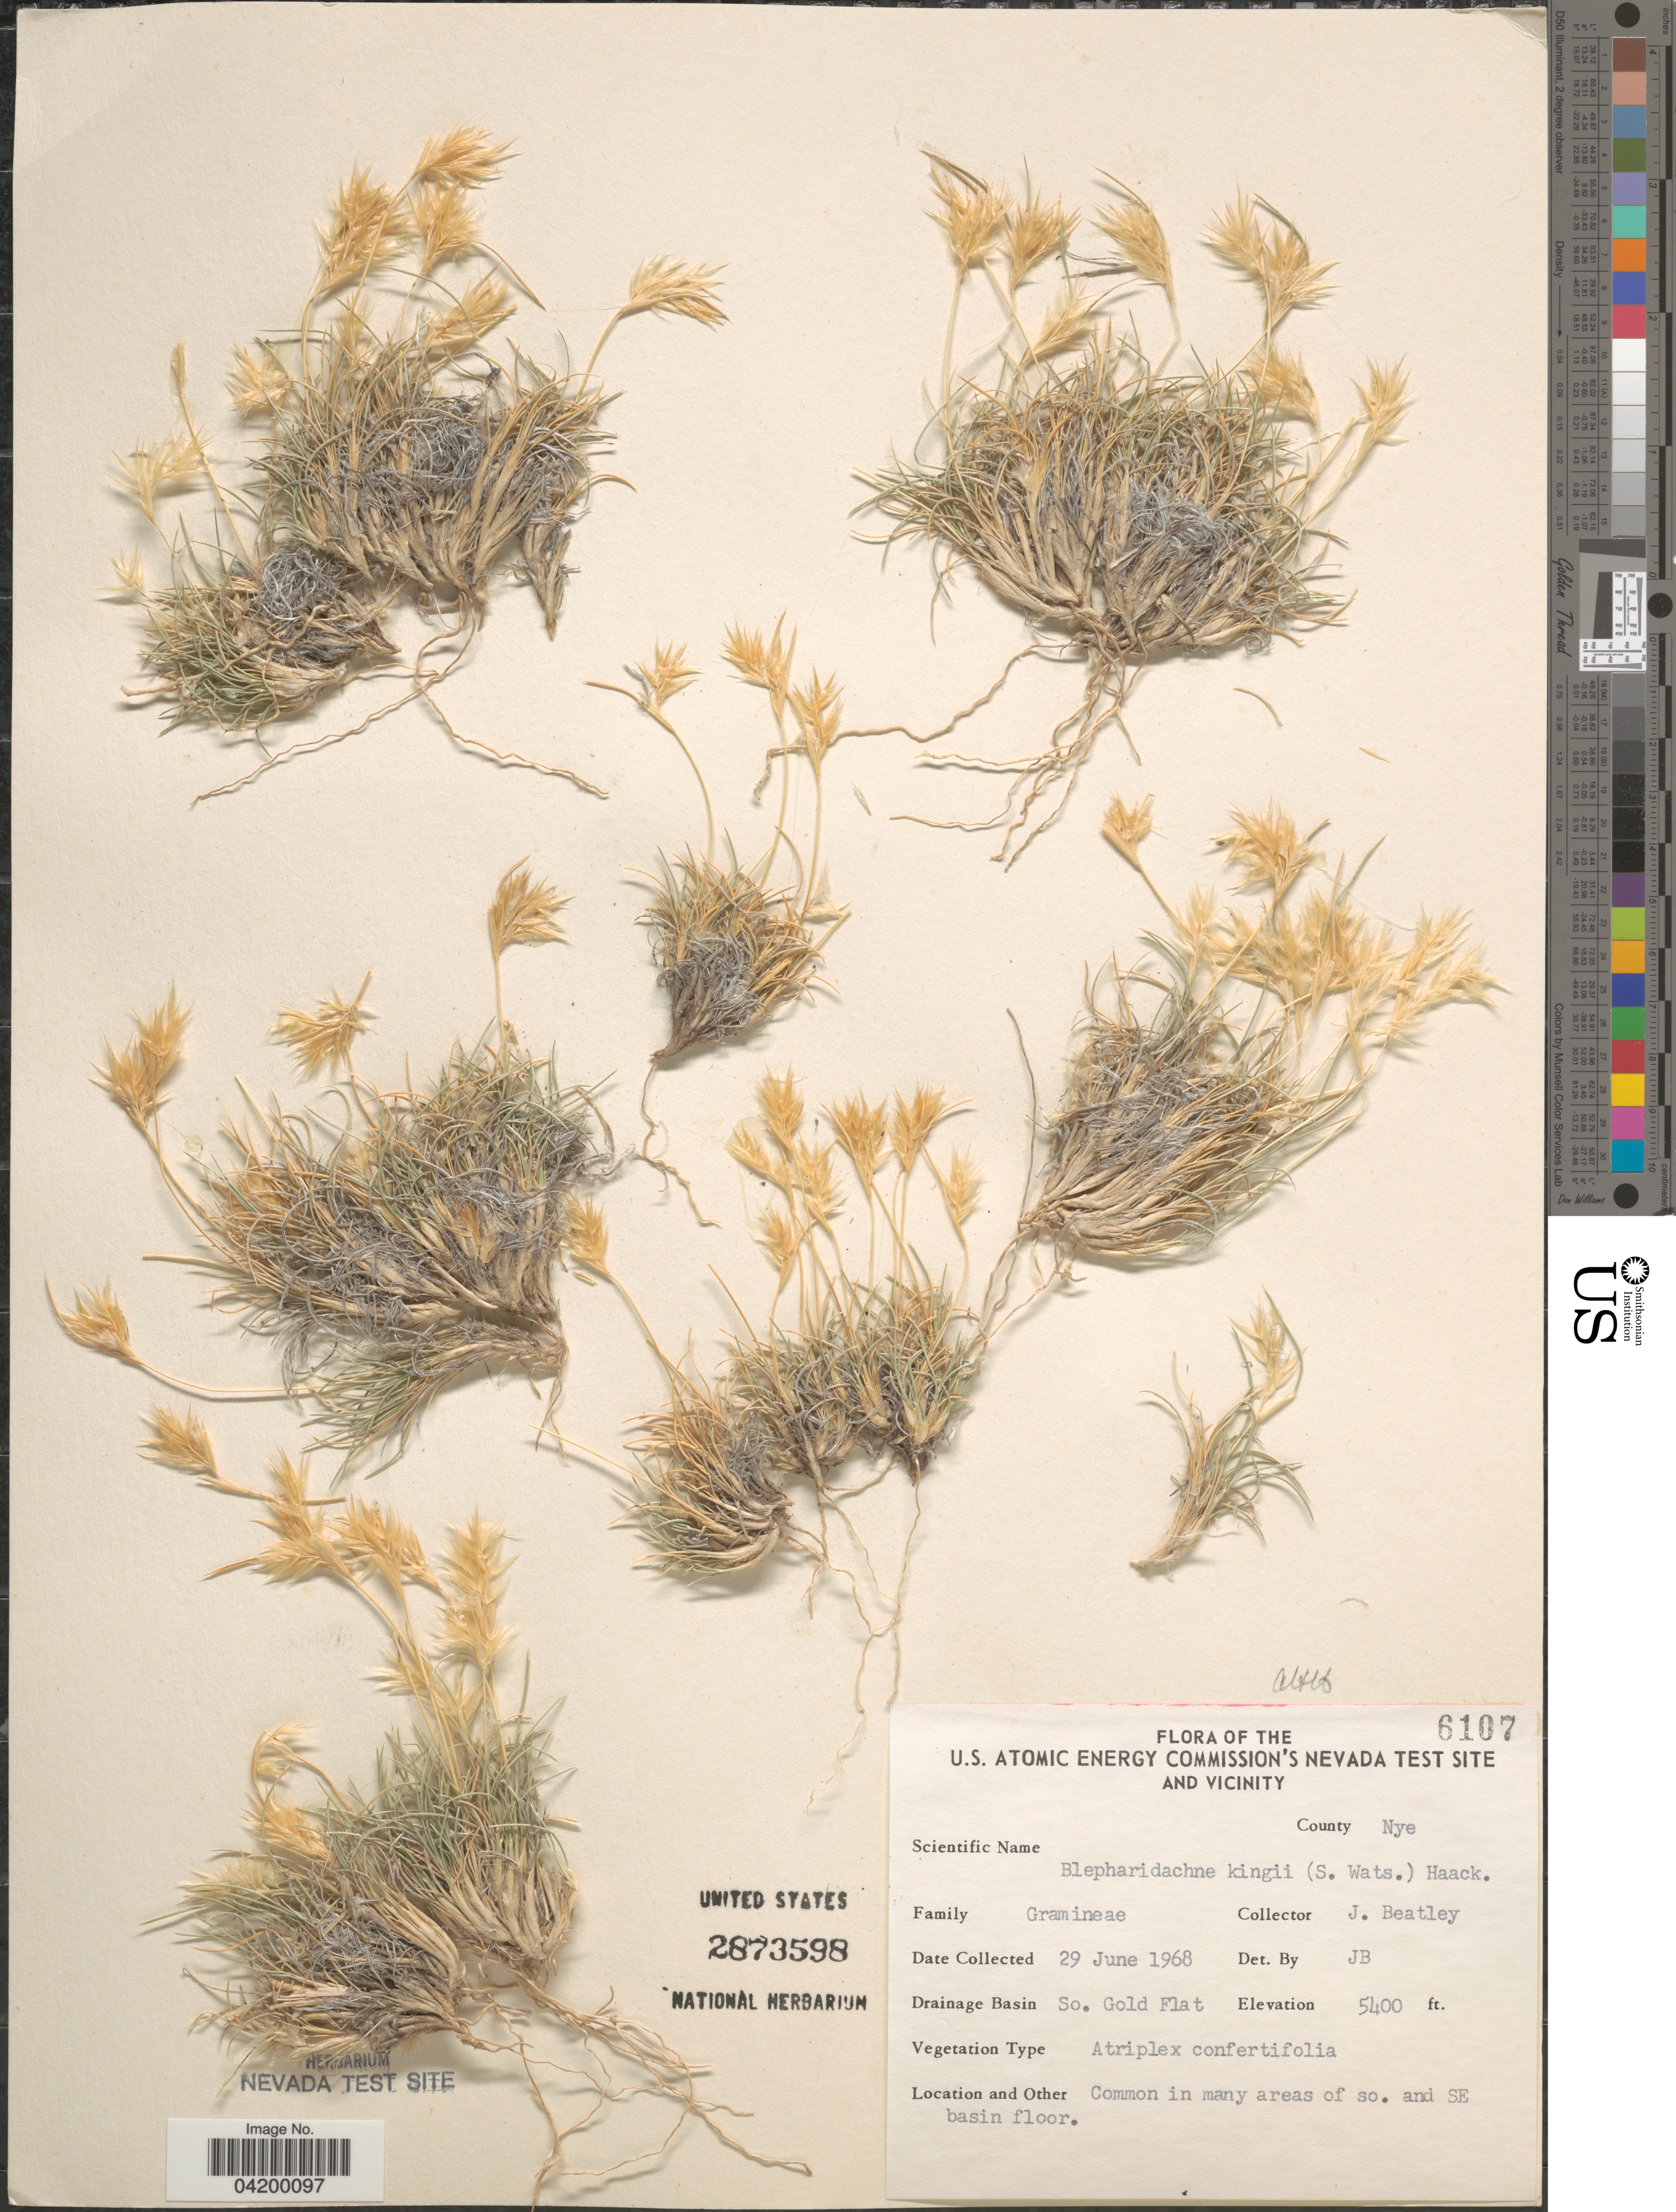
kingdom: Plantae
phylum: Tracheophyta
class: Liliopsida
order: Poales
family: Poaceae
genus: Blepharidachne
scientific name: Blepharidachne kingii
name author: (S. Watson) Hack.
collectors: J. C. Beatley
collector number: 6107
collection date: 1968-06-29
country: United States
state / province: Nevada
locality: U.S. Atomic Energy Commission's Nevada Test Site and Vicinity. County Nye. Drainage Basin So. Gold Flat. Common in many areas of so. and SE basin floor.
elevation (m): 1646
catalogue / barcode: US 2873598